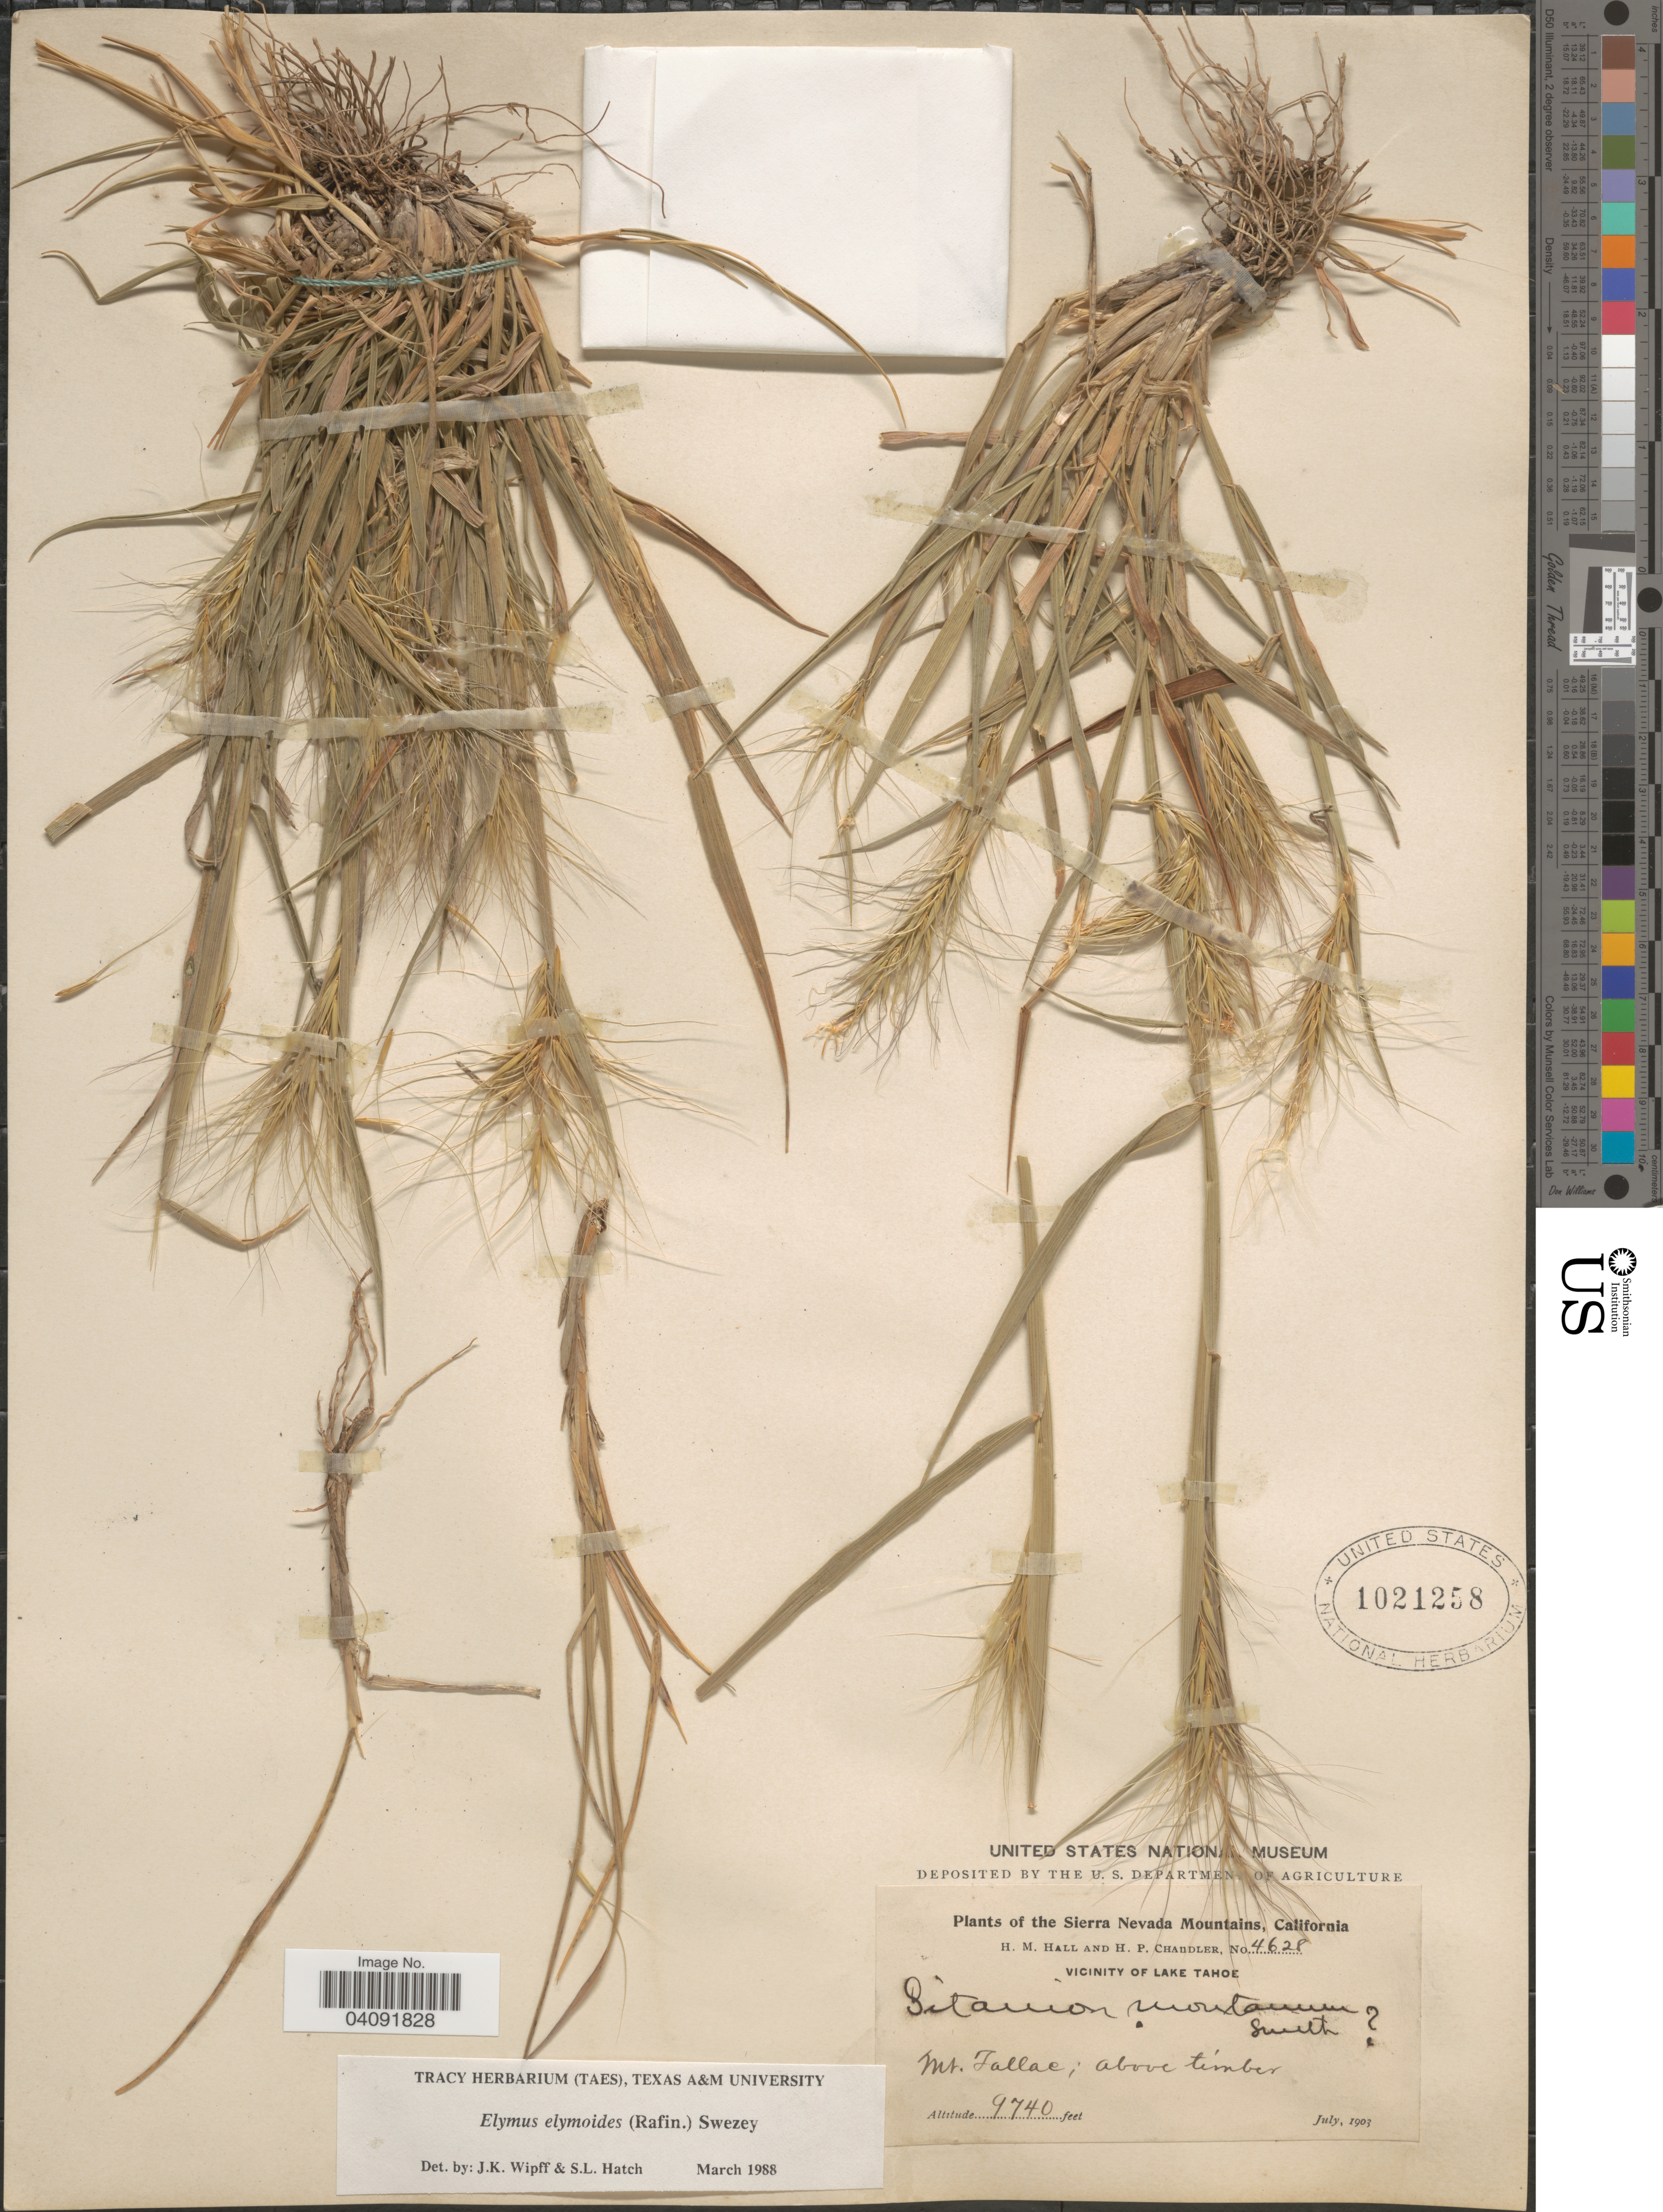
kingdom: Plantae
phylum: Tracheophyta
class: Liliopsida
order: Poales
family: Poaceae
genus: Elymus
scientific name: Elymus elymoides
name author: (Raf.) Swezey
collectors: H. M. Hall & H. Chandler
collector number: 4628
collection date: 1903-07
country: United States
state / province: California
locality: Sierra Nevada Mountains. Vicinity of Lake Tahoe. Mt. Tallac; above timber.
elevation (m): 2969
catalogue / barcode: US 1021258